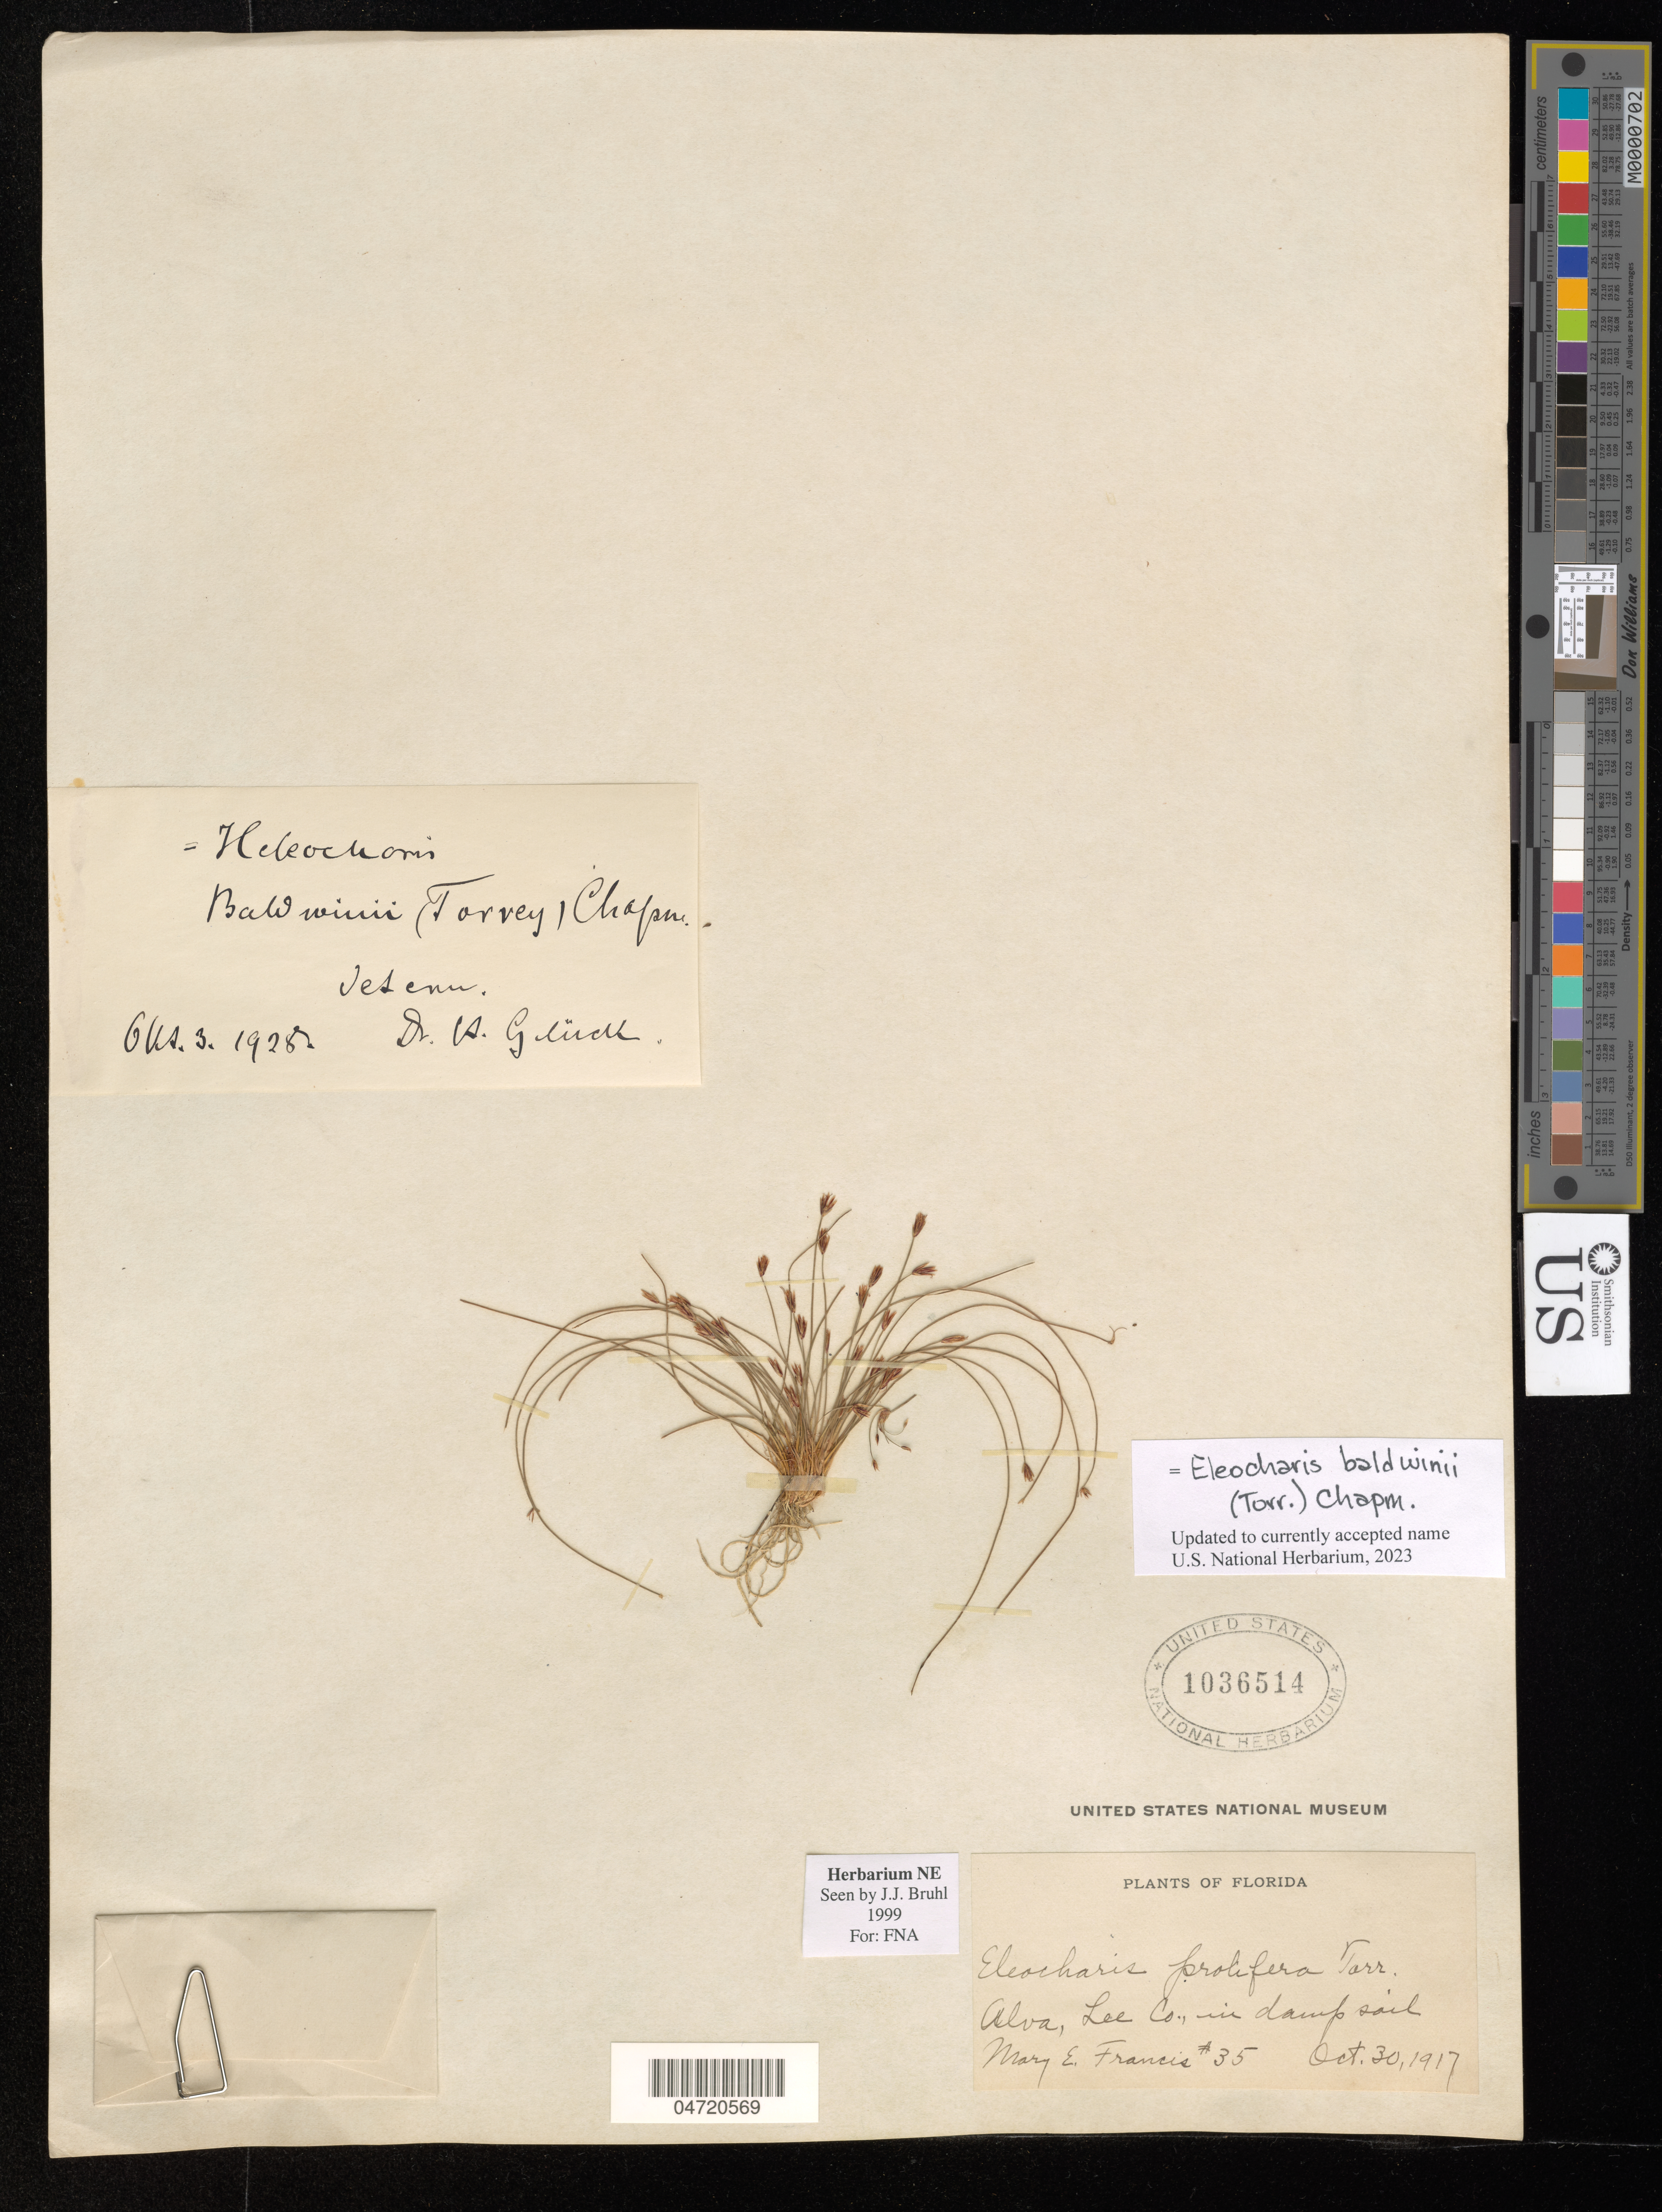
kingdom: Plantae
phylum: Tracheophyta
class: Liliopsida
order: Poales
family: Cyperaceae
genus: Eleocharis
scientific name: Eleocharis baldwinii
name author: (Torr.) Chapm.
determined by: Bruhl, J. J., (NE), University of New England (AUSTRALIA)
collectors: M. E. Francis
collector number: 35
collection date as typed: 30 Oct 1917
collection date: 1917-10-30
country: United States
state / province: Florida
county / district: Lee County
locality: Alva.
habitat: In damp soil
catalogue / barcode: US 1036514